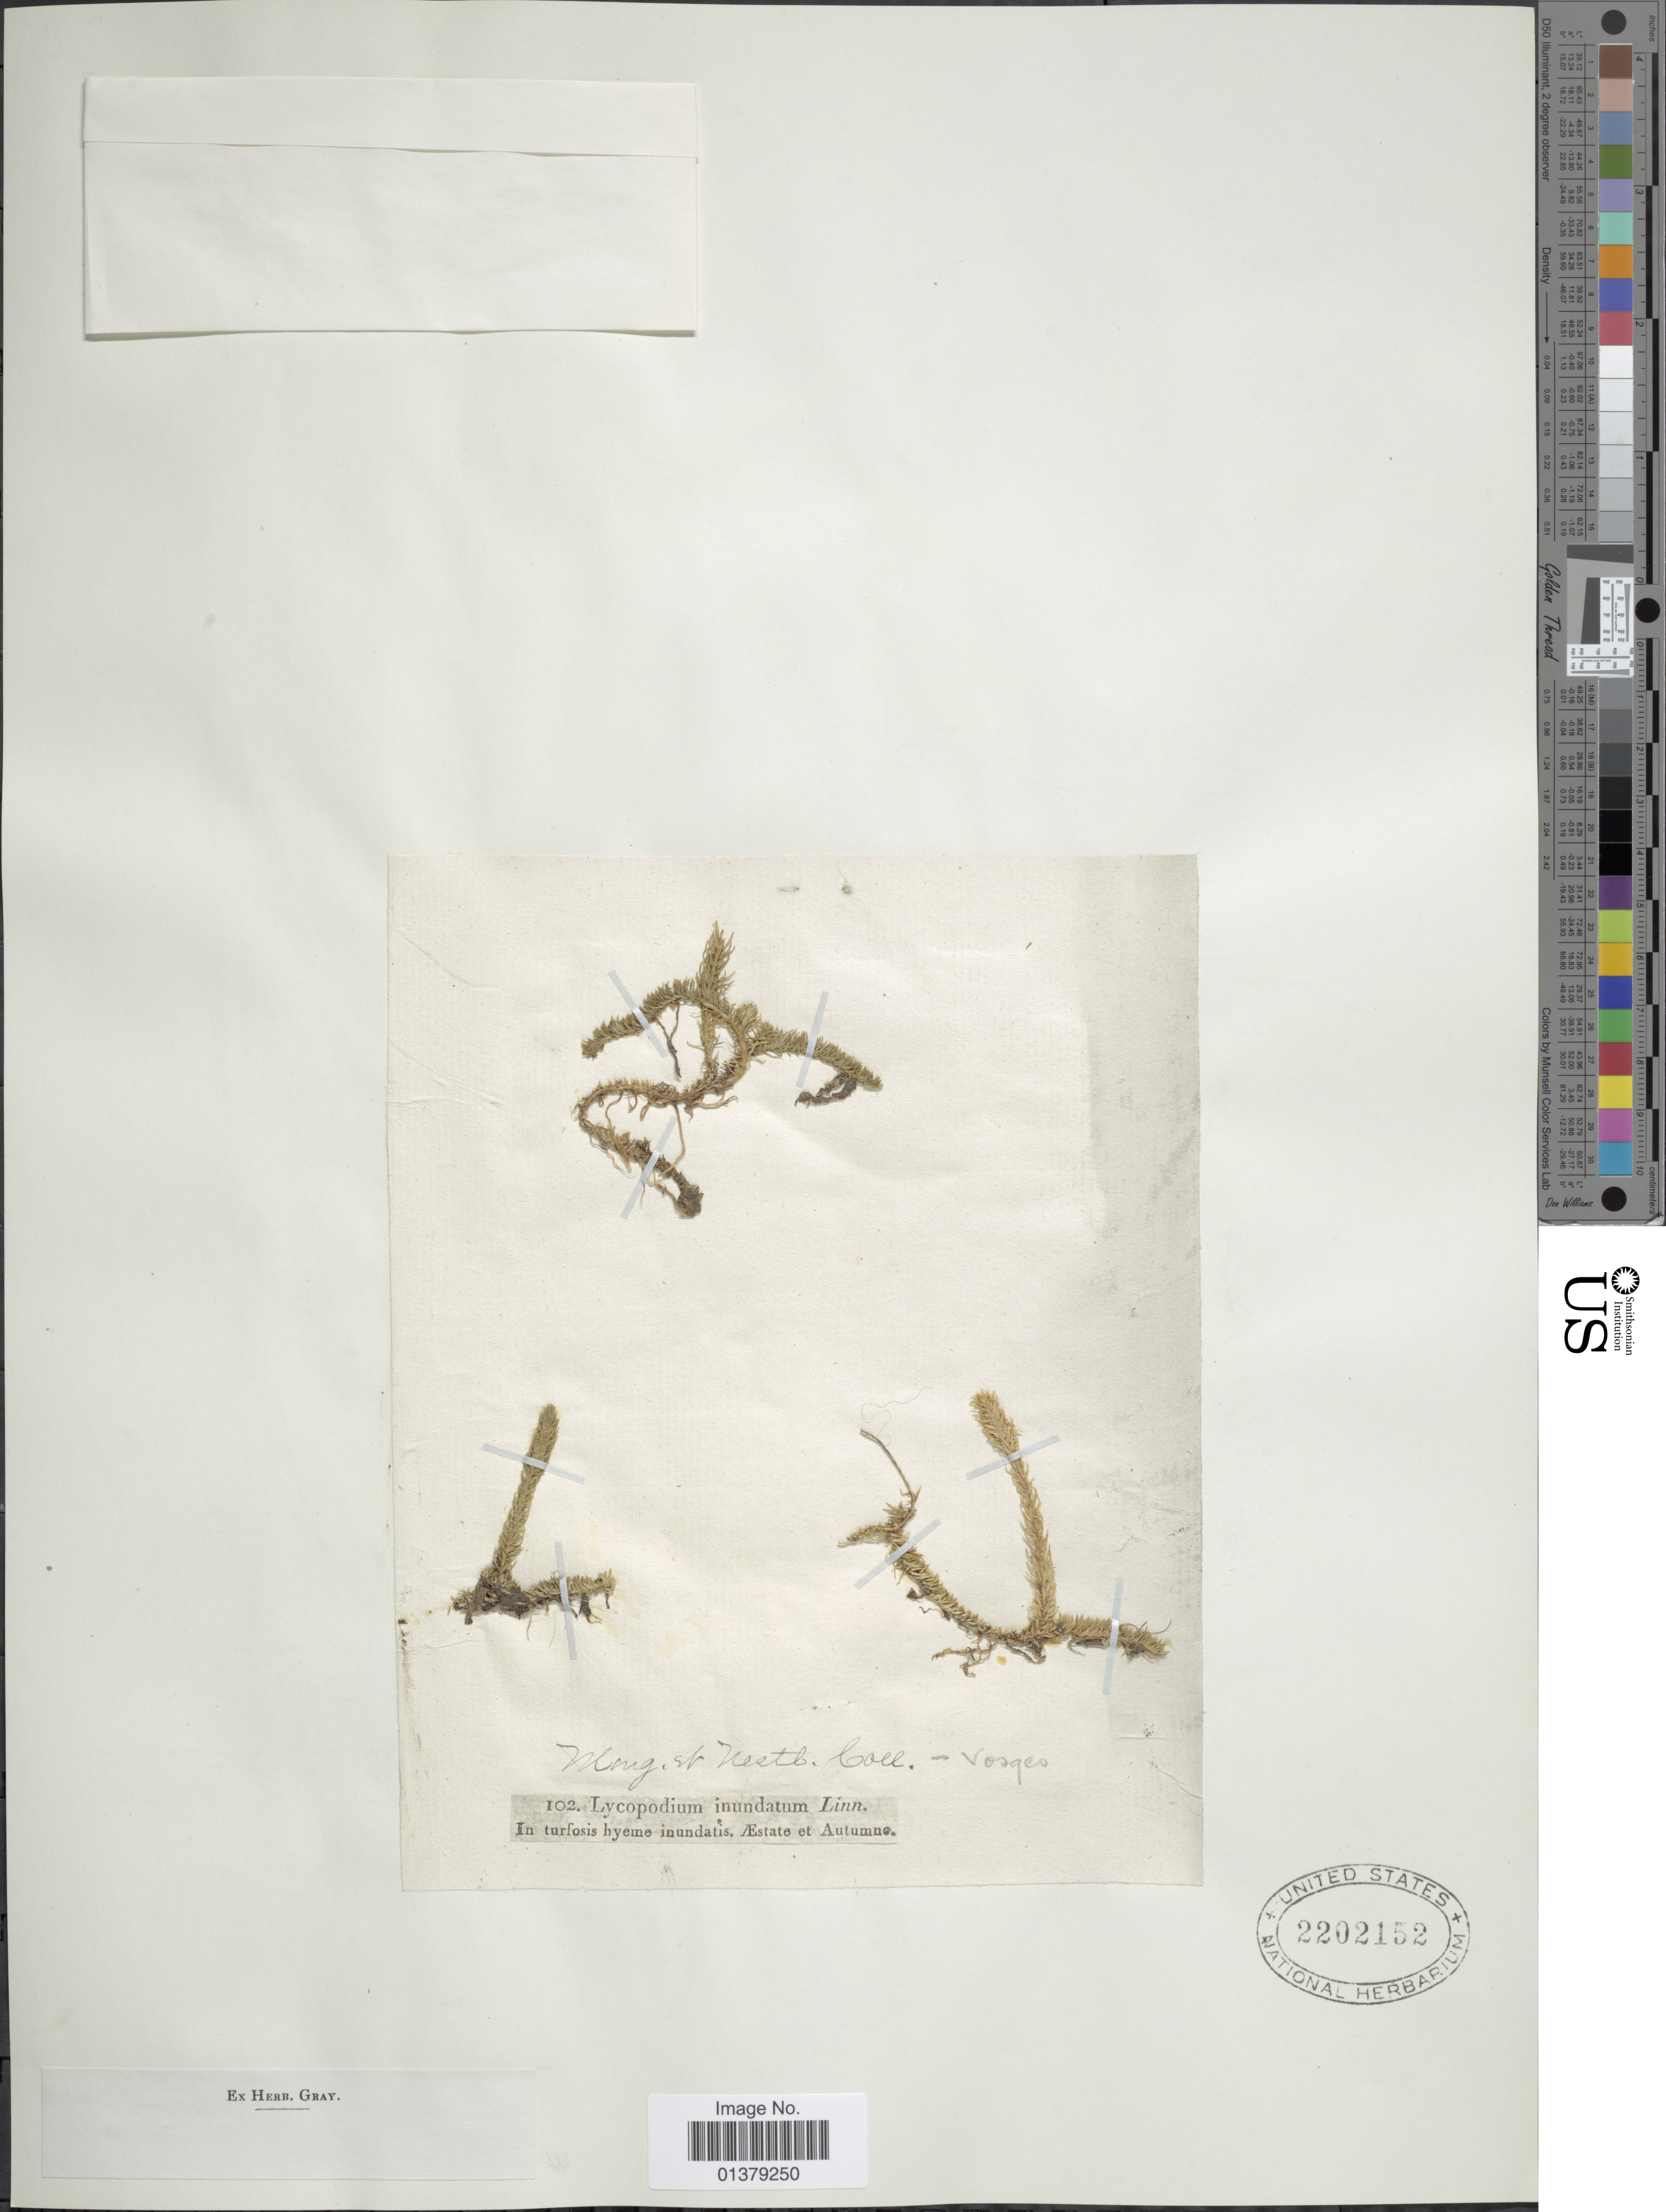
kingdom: Plantae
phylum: Tracheophyta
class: Lycopodiopsida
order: Lycopodiales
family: Lycopodiaceae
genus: Lycopodiella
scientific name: Lycopodiella inundata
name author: (L.) Holub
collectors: J. Mougeot & C. Nestler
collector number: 102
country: France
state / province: Grand Est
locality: In turfosis hyeme inundatis æstate et Autumne, Vosgues.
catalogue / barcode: US 2202152